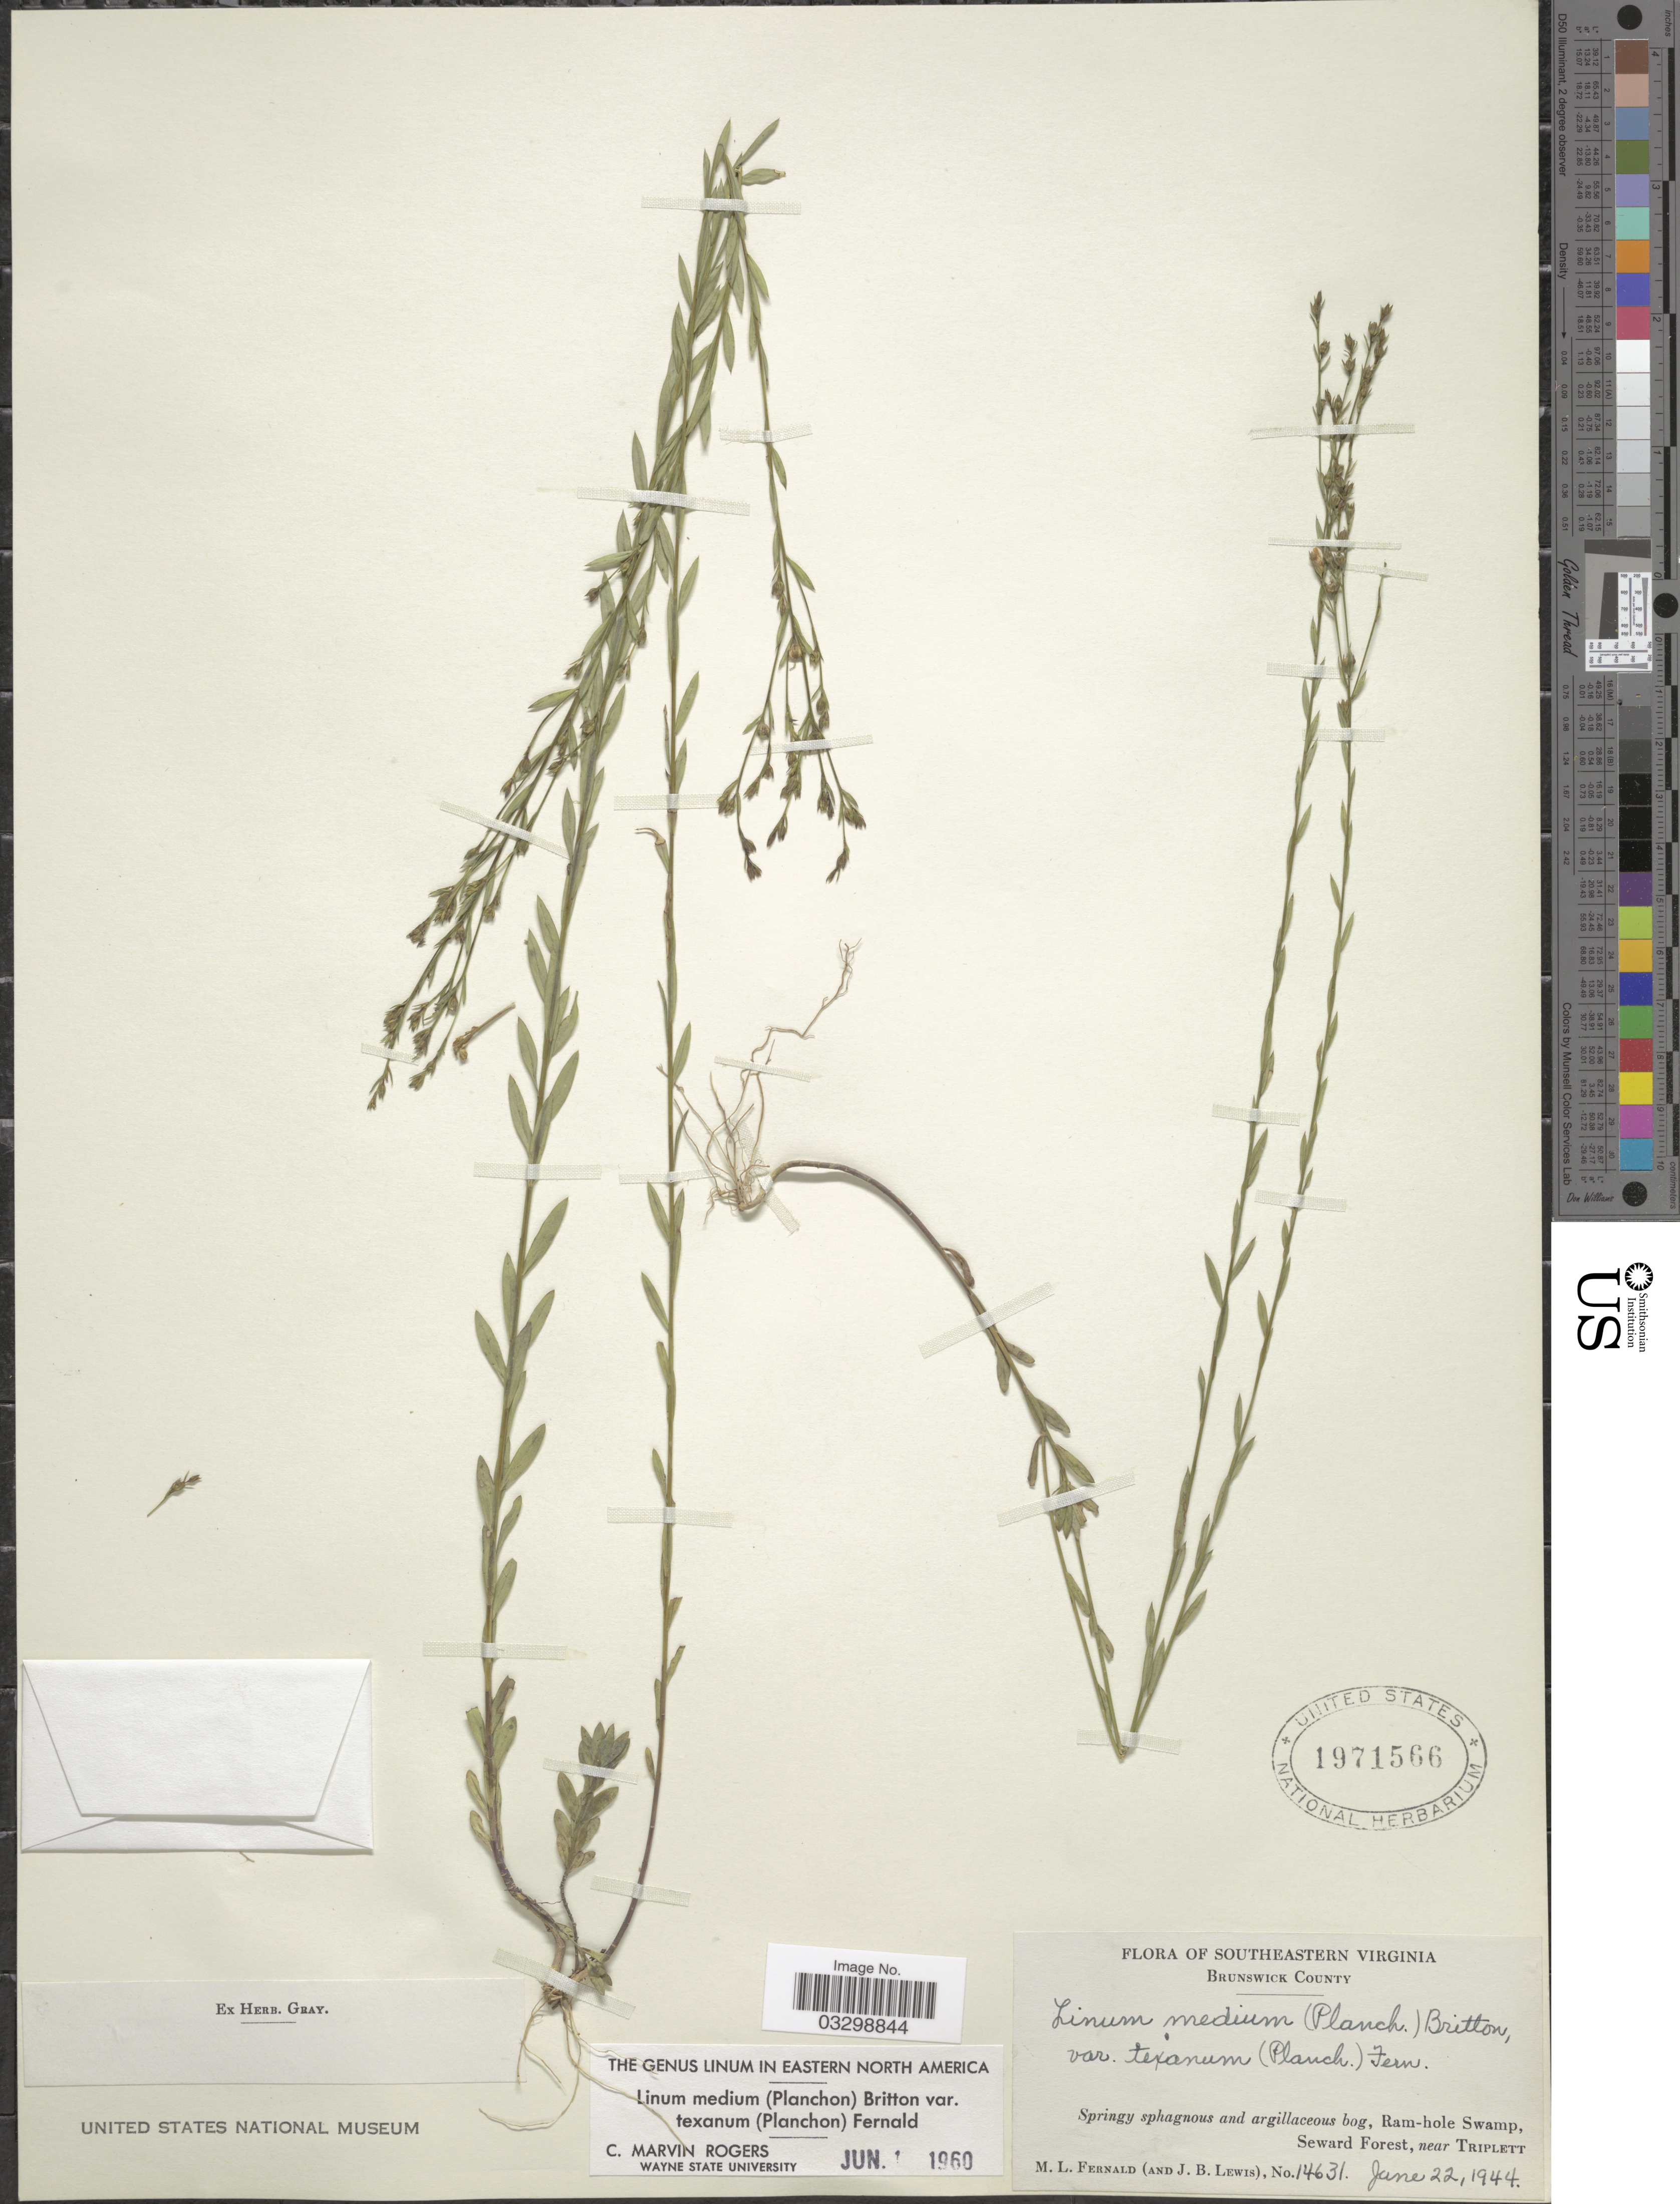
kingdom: Plantae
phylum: Tracheophyta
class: Magnoliopsida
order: Malpighiales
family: Linaceae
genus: Linum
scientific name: Linum medium var. texanum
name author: (Planch.) Fernald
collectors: M. L. Fernald & J. B. Lewis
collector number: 14631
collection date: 1944-06-22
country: United States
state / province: Virginia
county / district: Brunswick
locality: Southeastern Virginia, Brunswick County, Ram-hole Swamp, Seward Forest, near Triplett.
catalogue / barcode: US 1971566